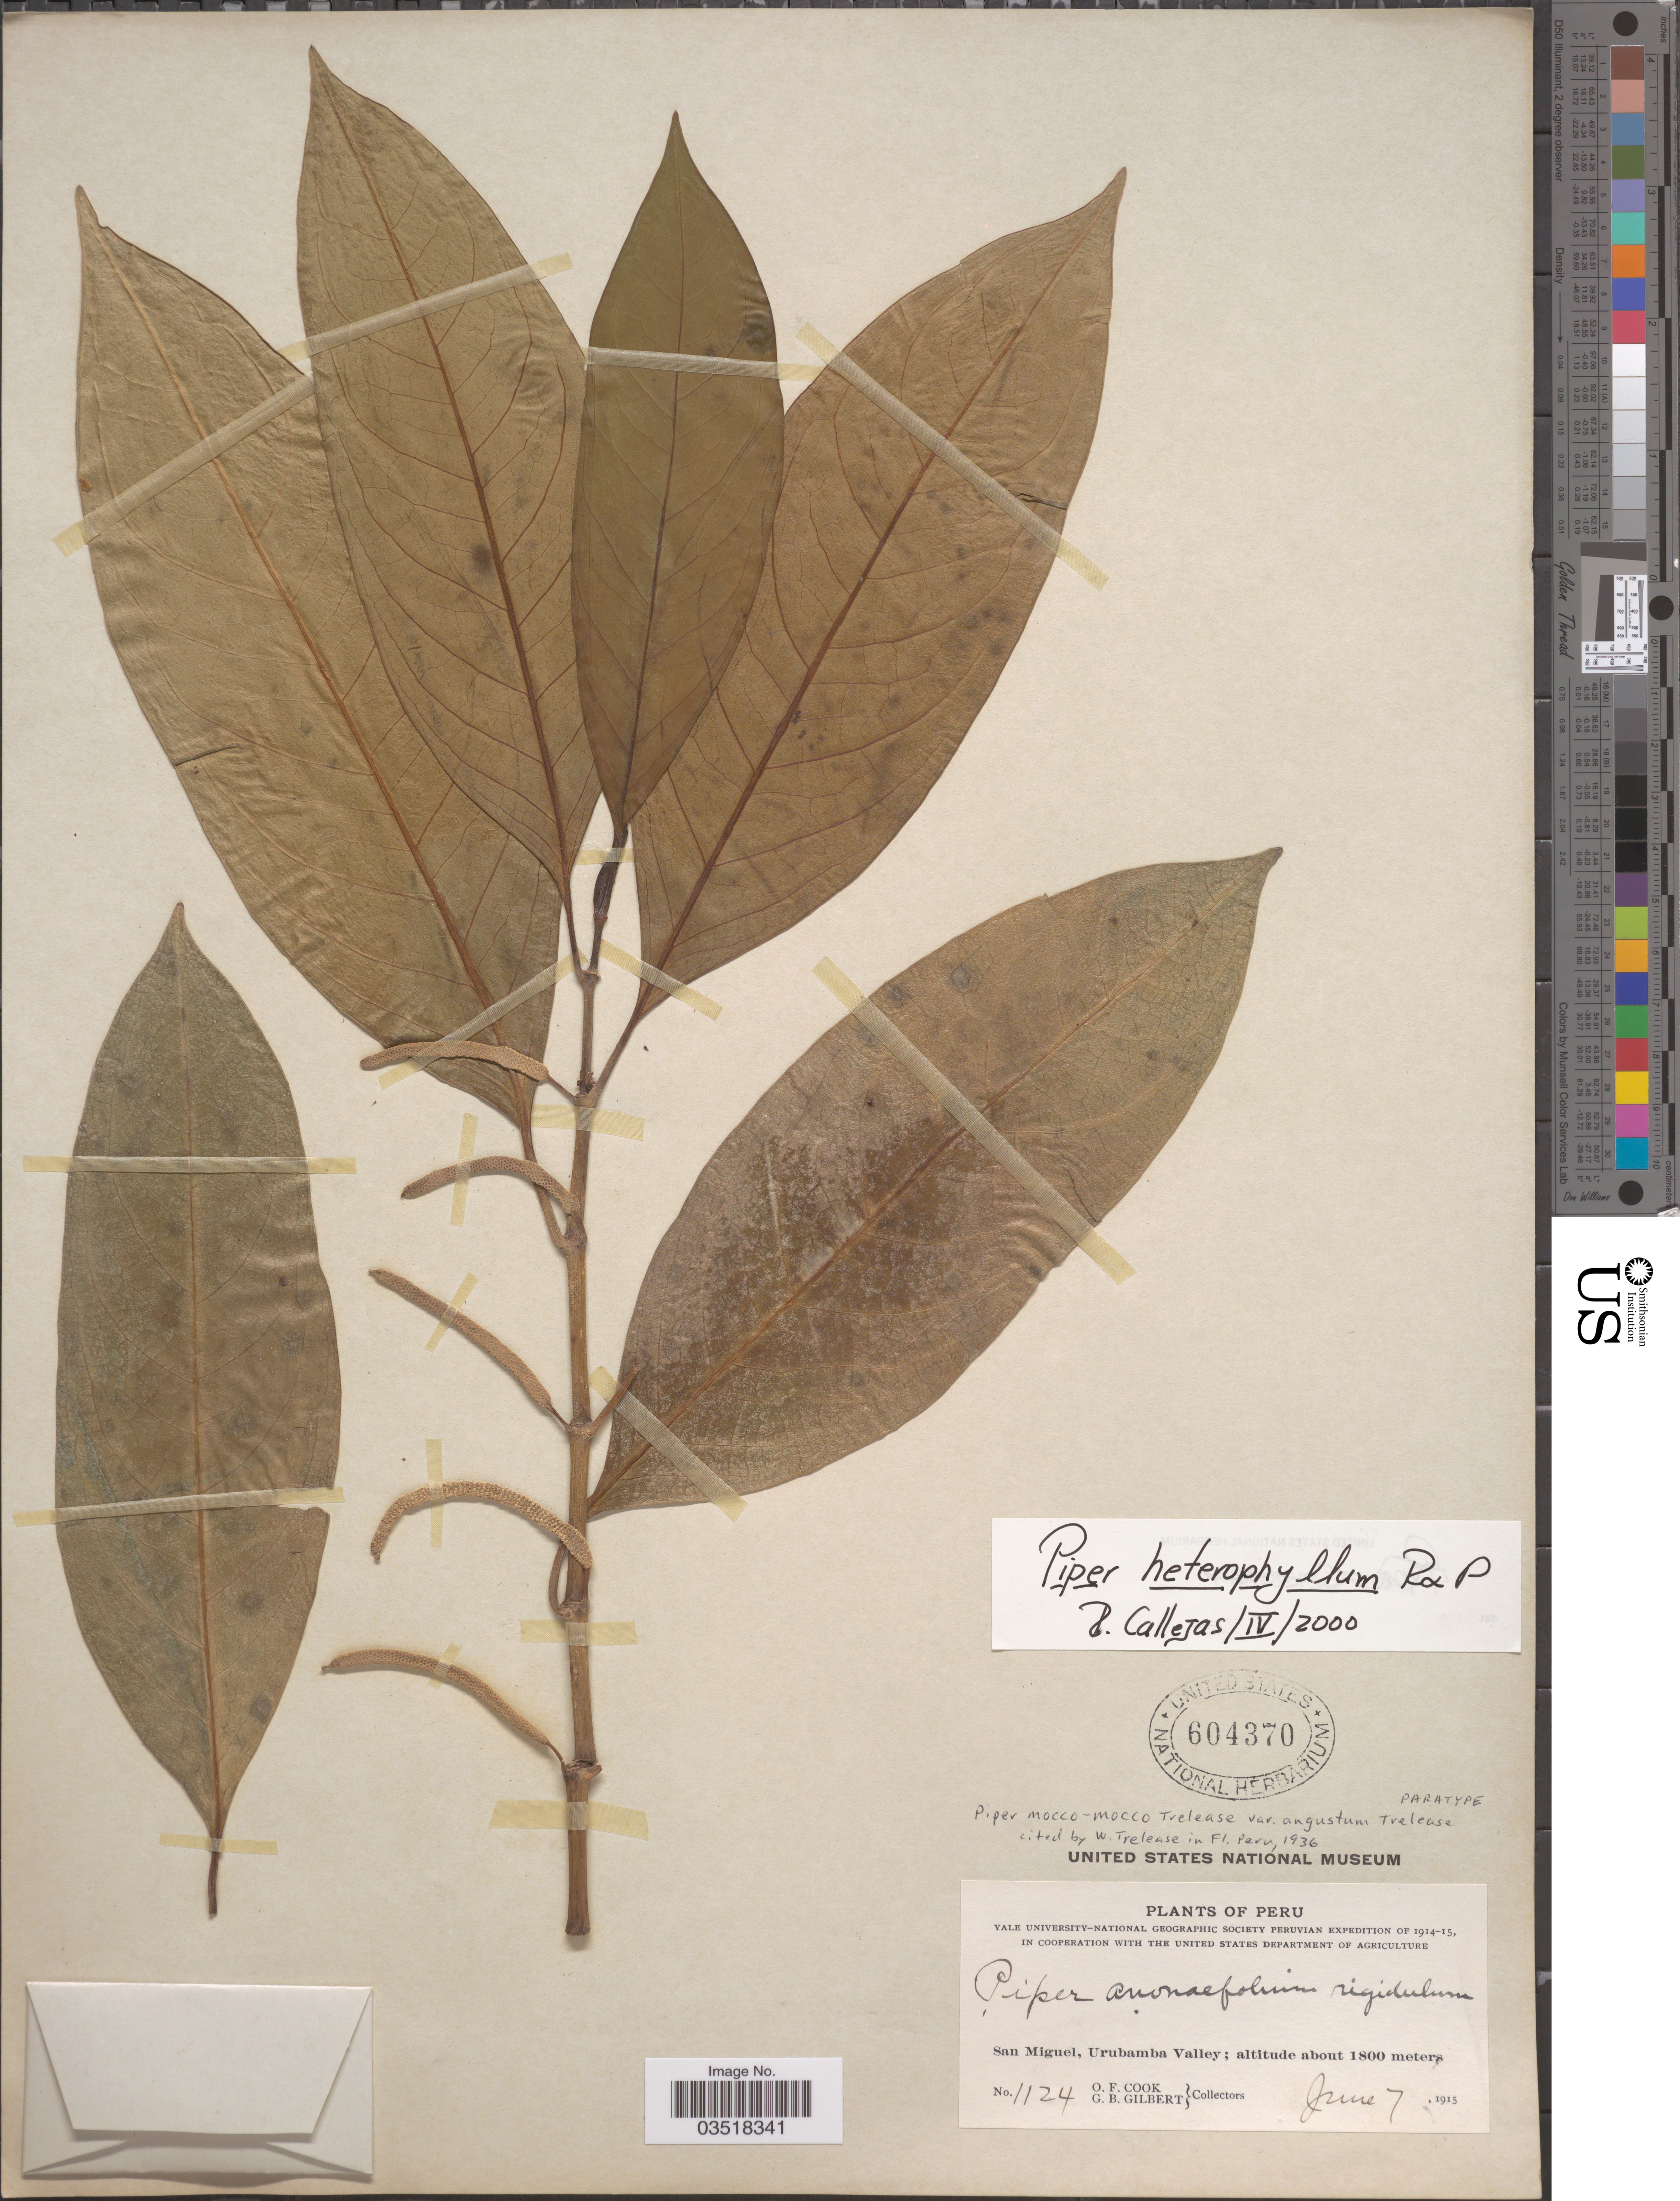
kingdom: Plantae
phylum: Tracheophyta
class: Magnoliopsida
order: Piperales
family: Piperaceae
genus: Piper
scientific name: Piper heterophyllum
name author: Ruiz & Pav.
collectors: O. F. Cook & G. B. Gilbert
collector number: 1124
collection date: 1915-06-07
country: Peru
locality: San Miguel, Urubamba Valley.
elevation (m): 1800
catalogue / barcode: US 604370